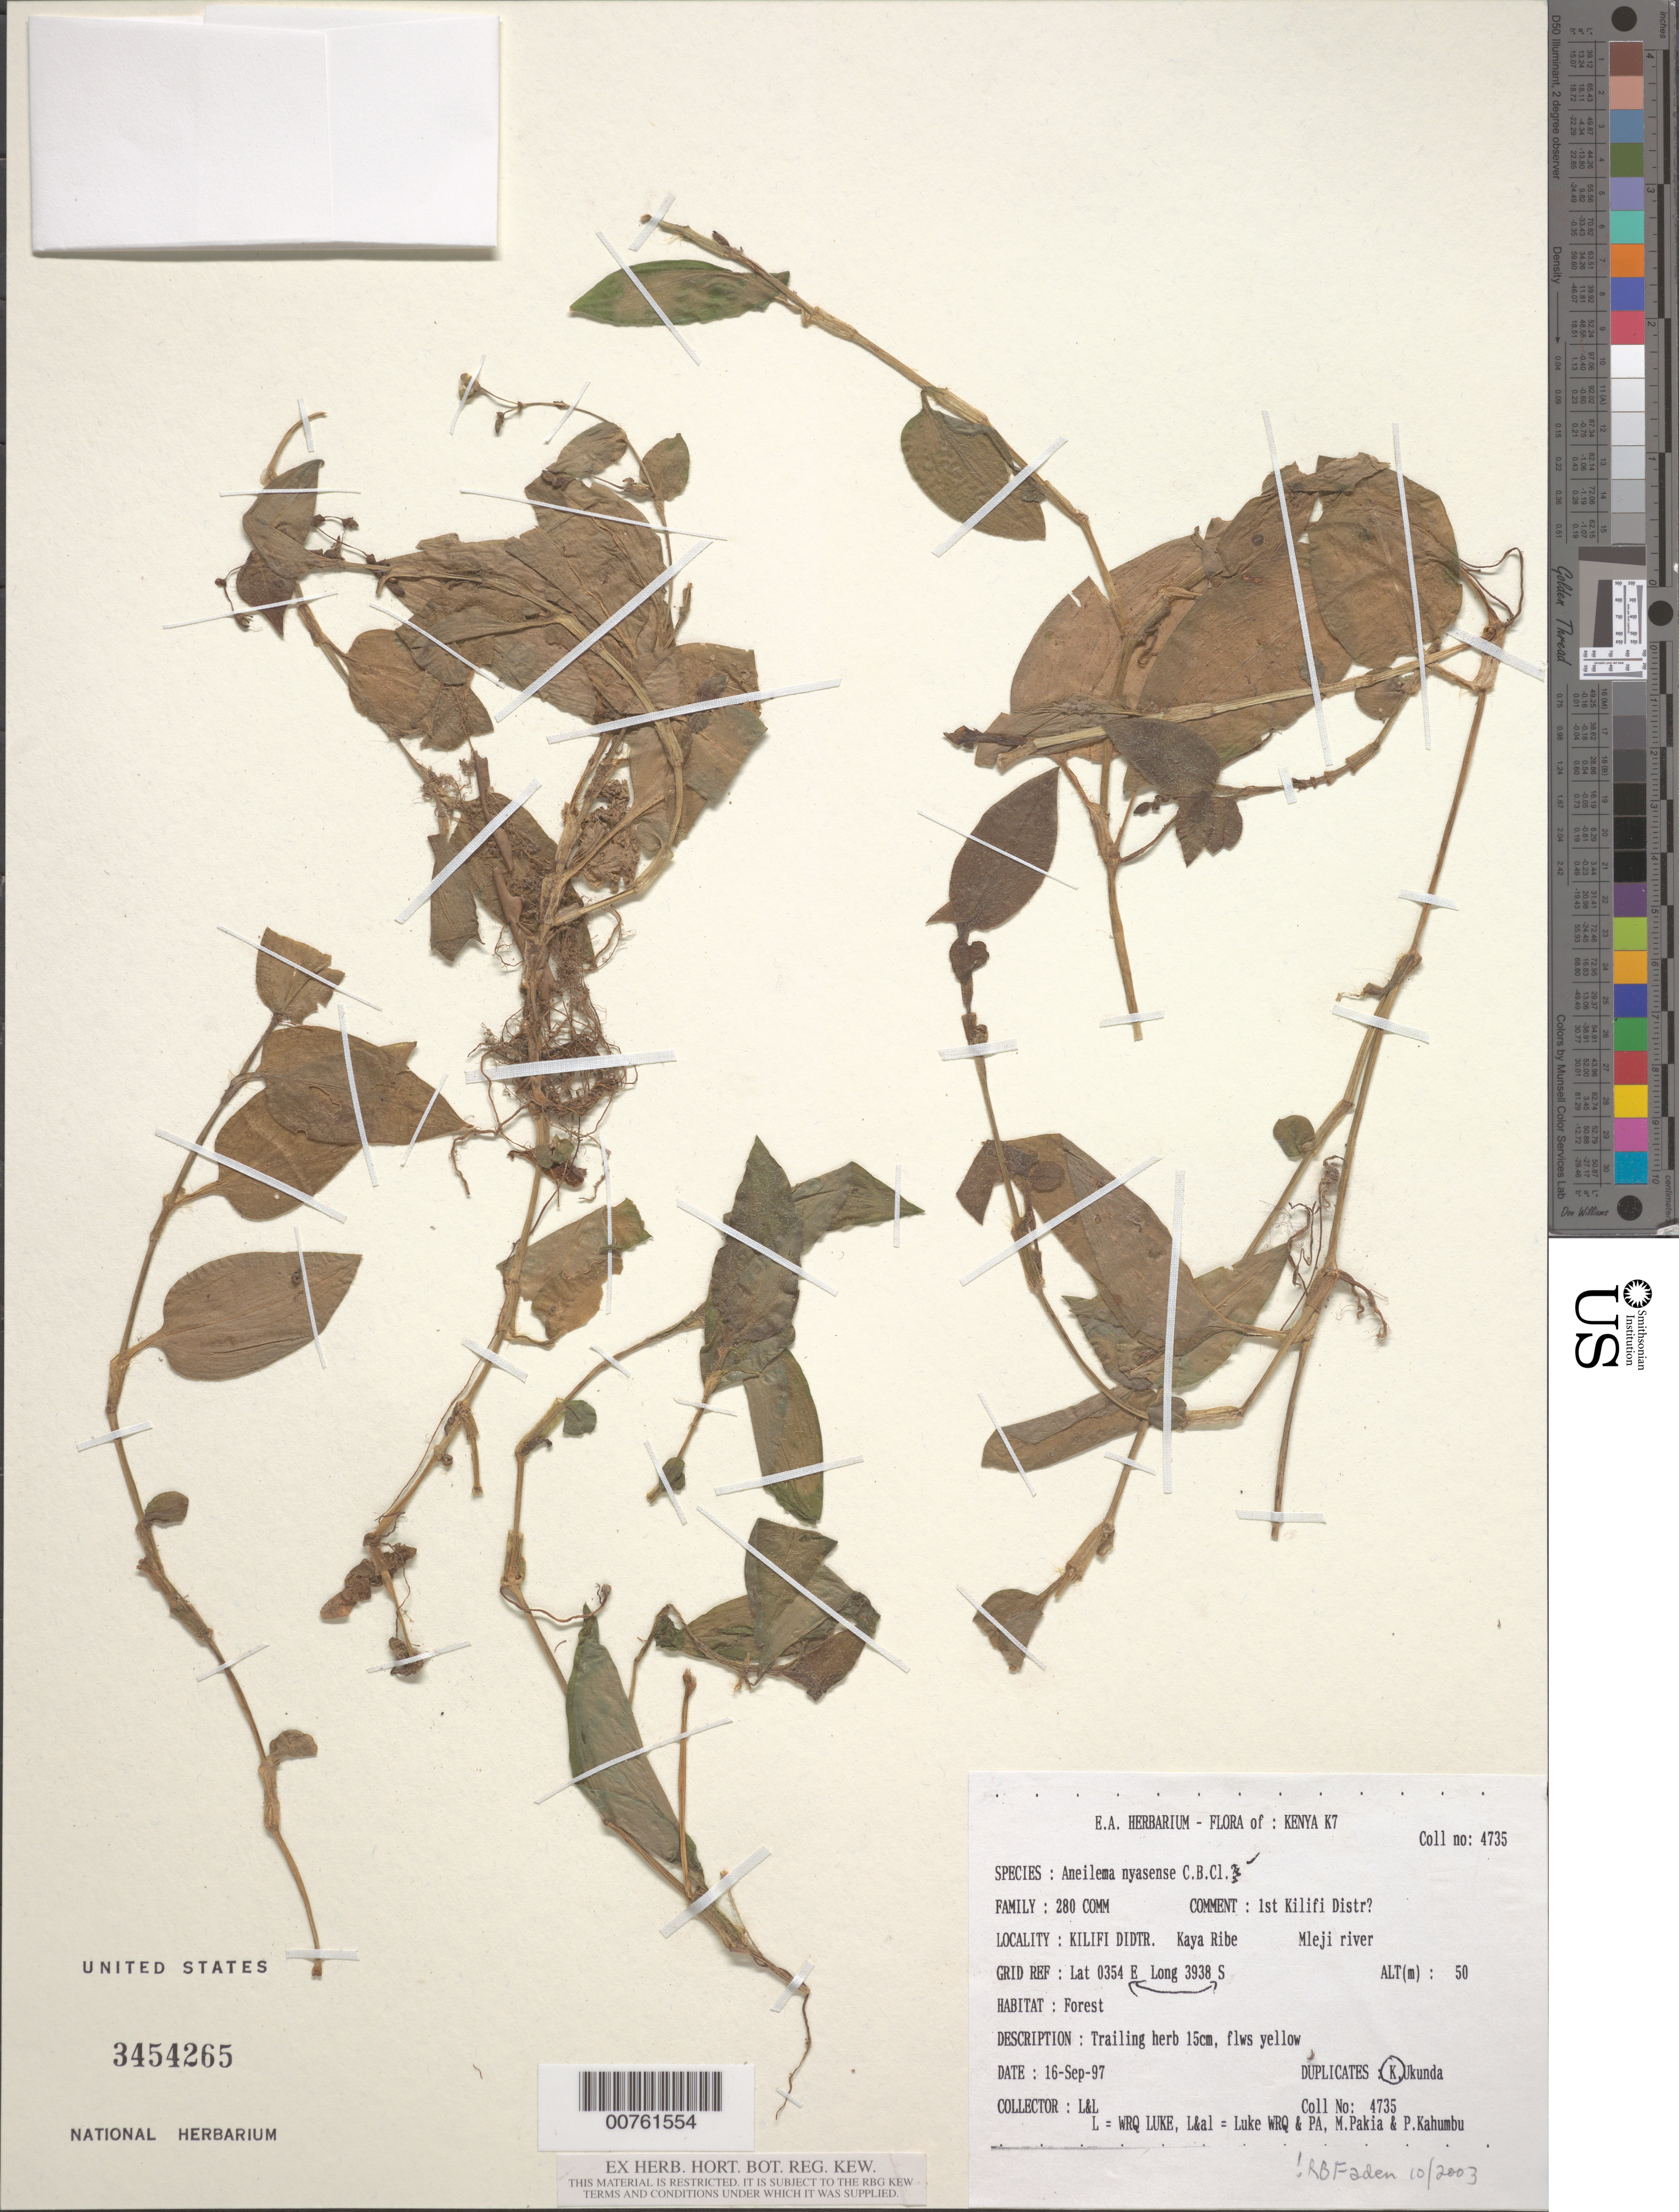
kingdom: Plantae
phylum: Tracheophyta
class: Liliopsida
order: Commelinales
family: Commelinaceae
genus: Aneilema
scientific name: Aneilema nyasense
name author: C.B. Clarke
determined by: Faden, Robert B., (US), Smithsonian Institution - National Museum of Natural History (UNITED STATES)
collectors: Q. Luke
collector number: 4735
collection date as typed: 16 Sep 1997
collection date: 1997-09-16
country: Kenya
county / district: Kilifi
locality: K7 Kaya Ribe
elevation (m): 50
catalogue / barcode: US 3454265